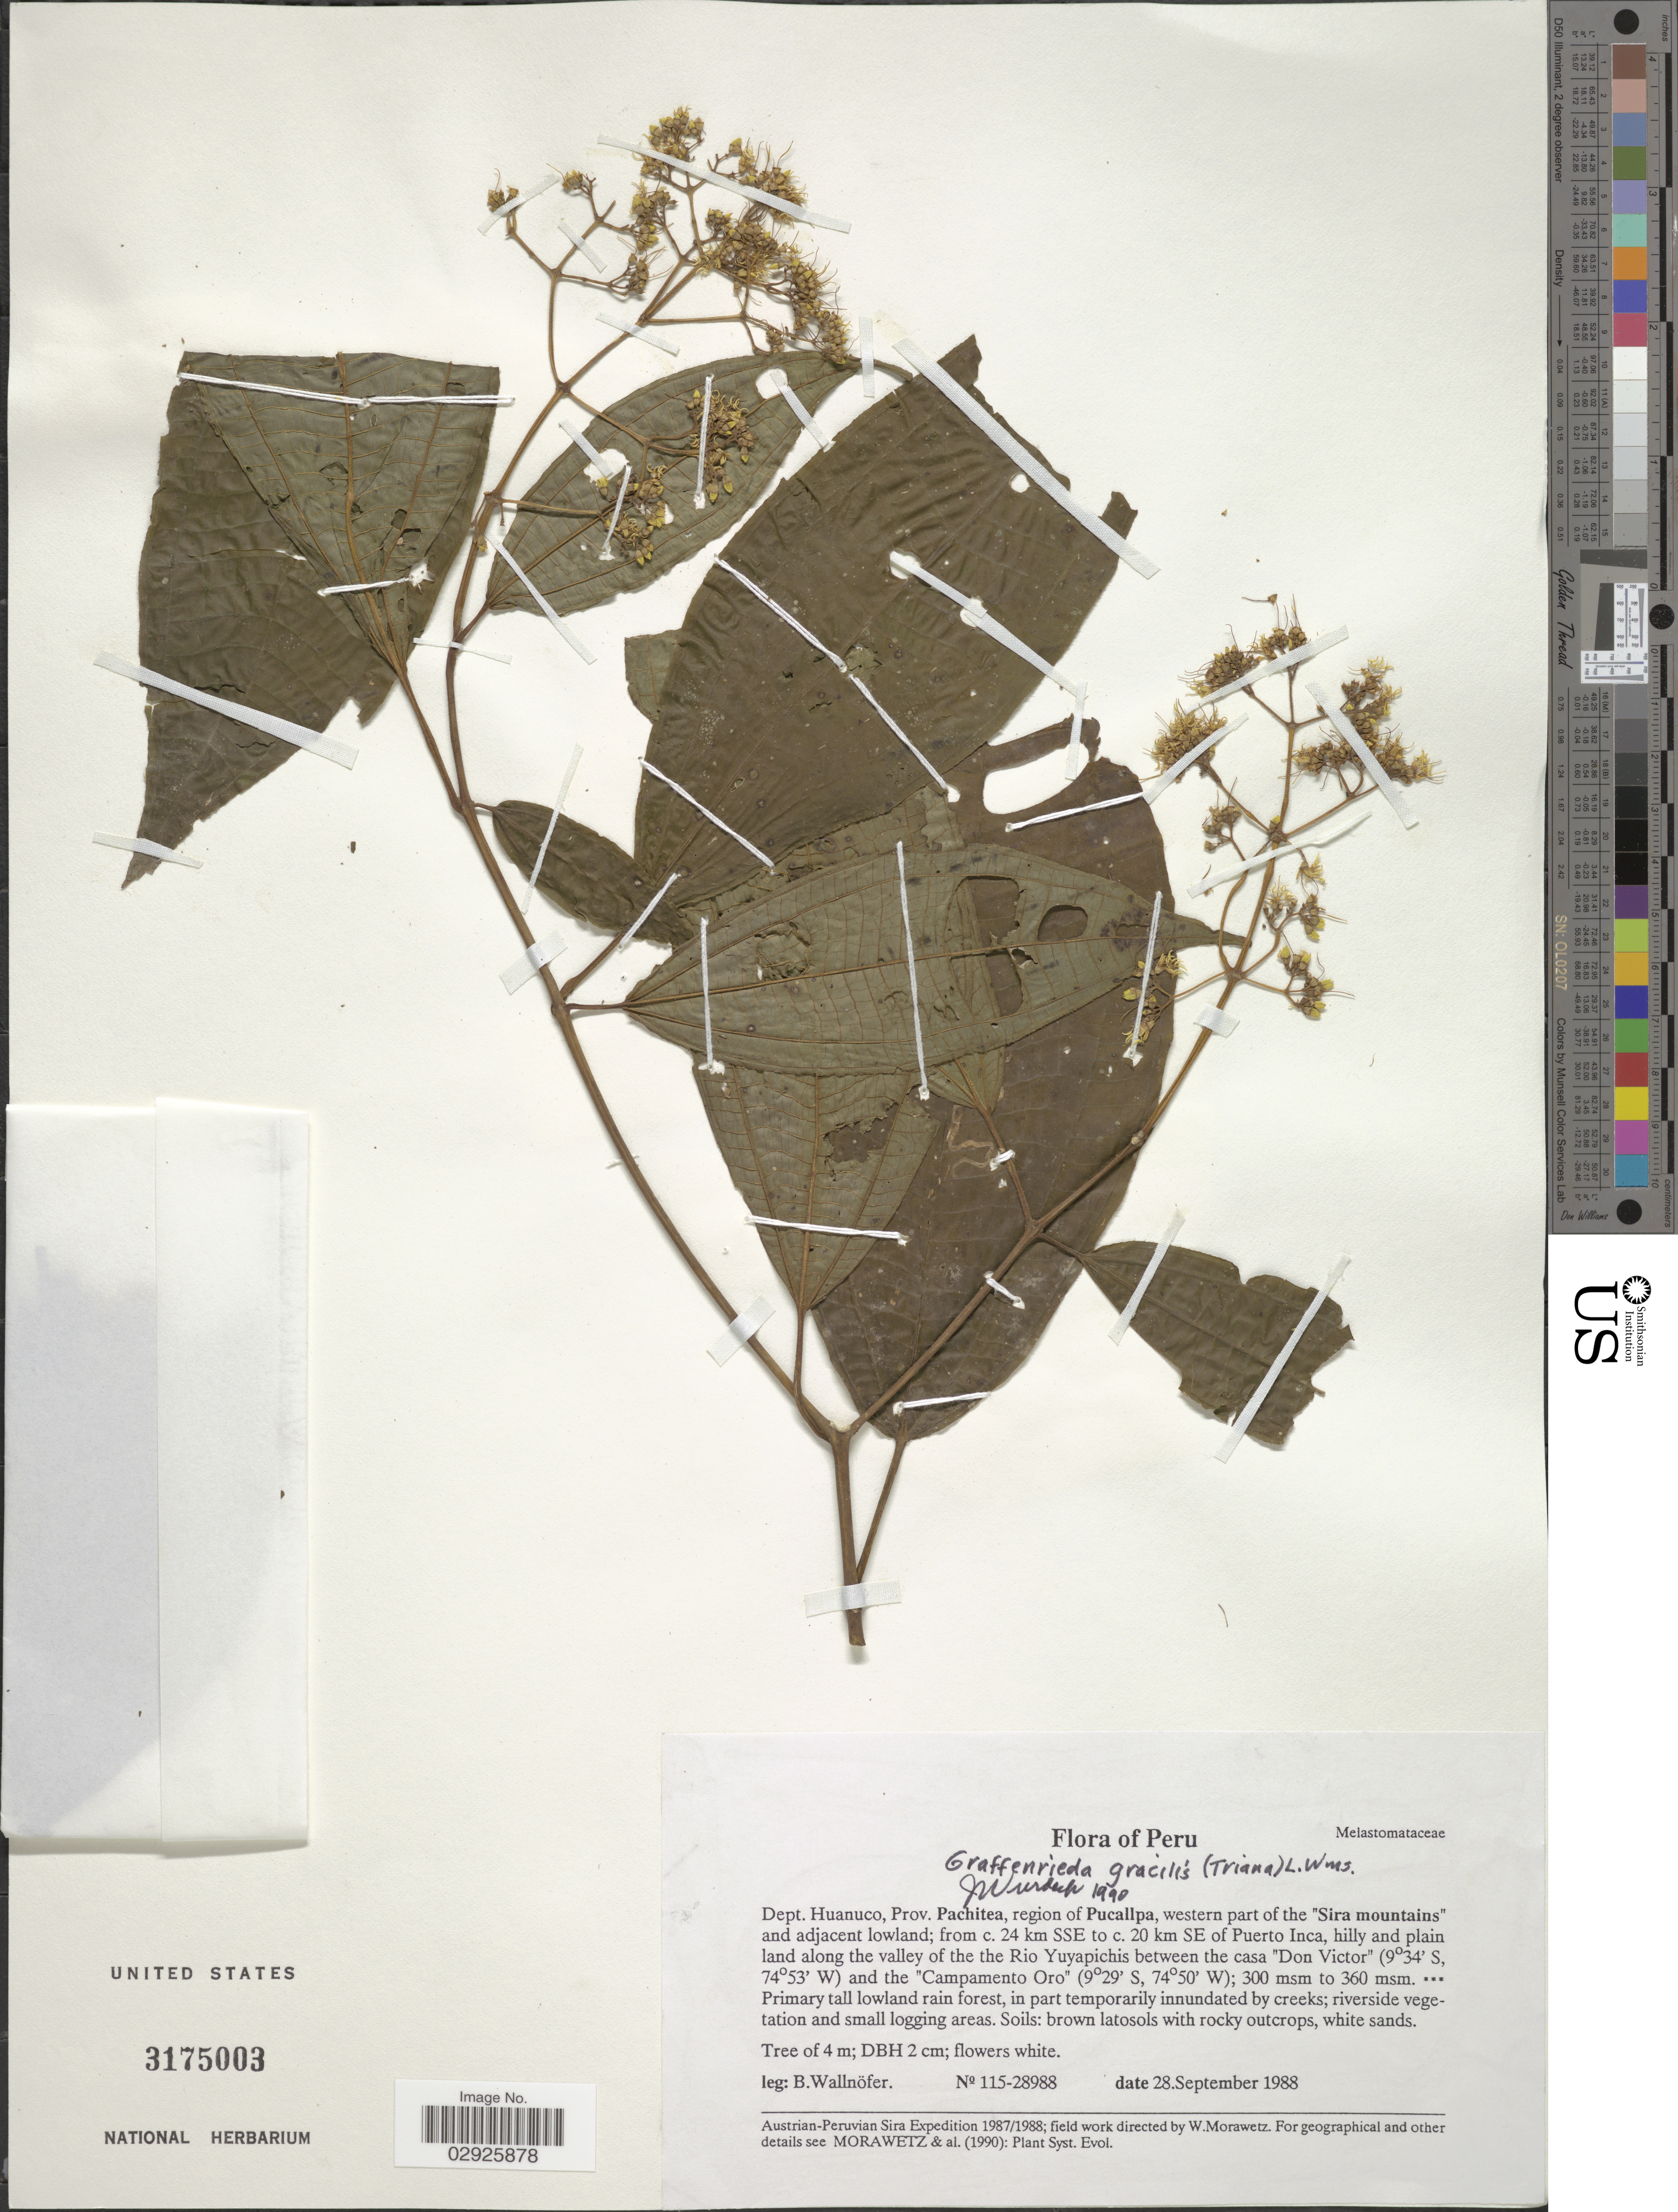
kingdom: Plantae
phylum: Tracheophyta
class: Magnoliopsida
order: Myrtales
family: Melastomataceae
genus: Graffenrieda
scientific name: Graffenrieda gracilis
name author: (Triana) L.O. Williams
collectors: B. Wallnöfer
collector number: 115-28988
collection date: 1988-09-28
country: Peru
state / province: Huánuco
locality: Dept. Huanuco, Prov. Pachitea, region of Pucallpa, western part of the "Sira mountains" and adjacent lowland; from c. 24 km SSE to c. 20 km SE of Puerto Inca, hilly and plain land along the valley of the the Rio Yuyapichis between the casa "Don Victor" and the "Campamento Oro".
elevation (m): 300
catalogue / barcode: US 3175003